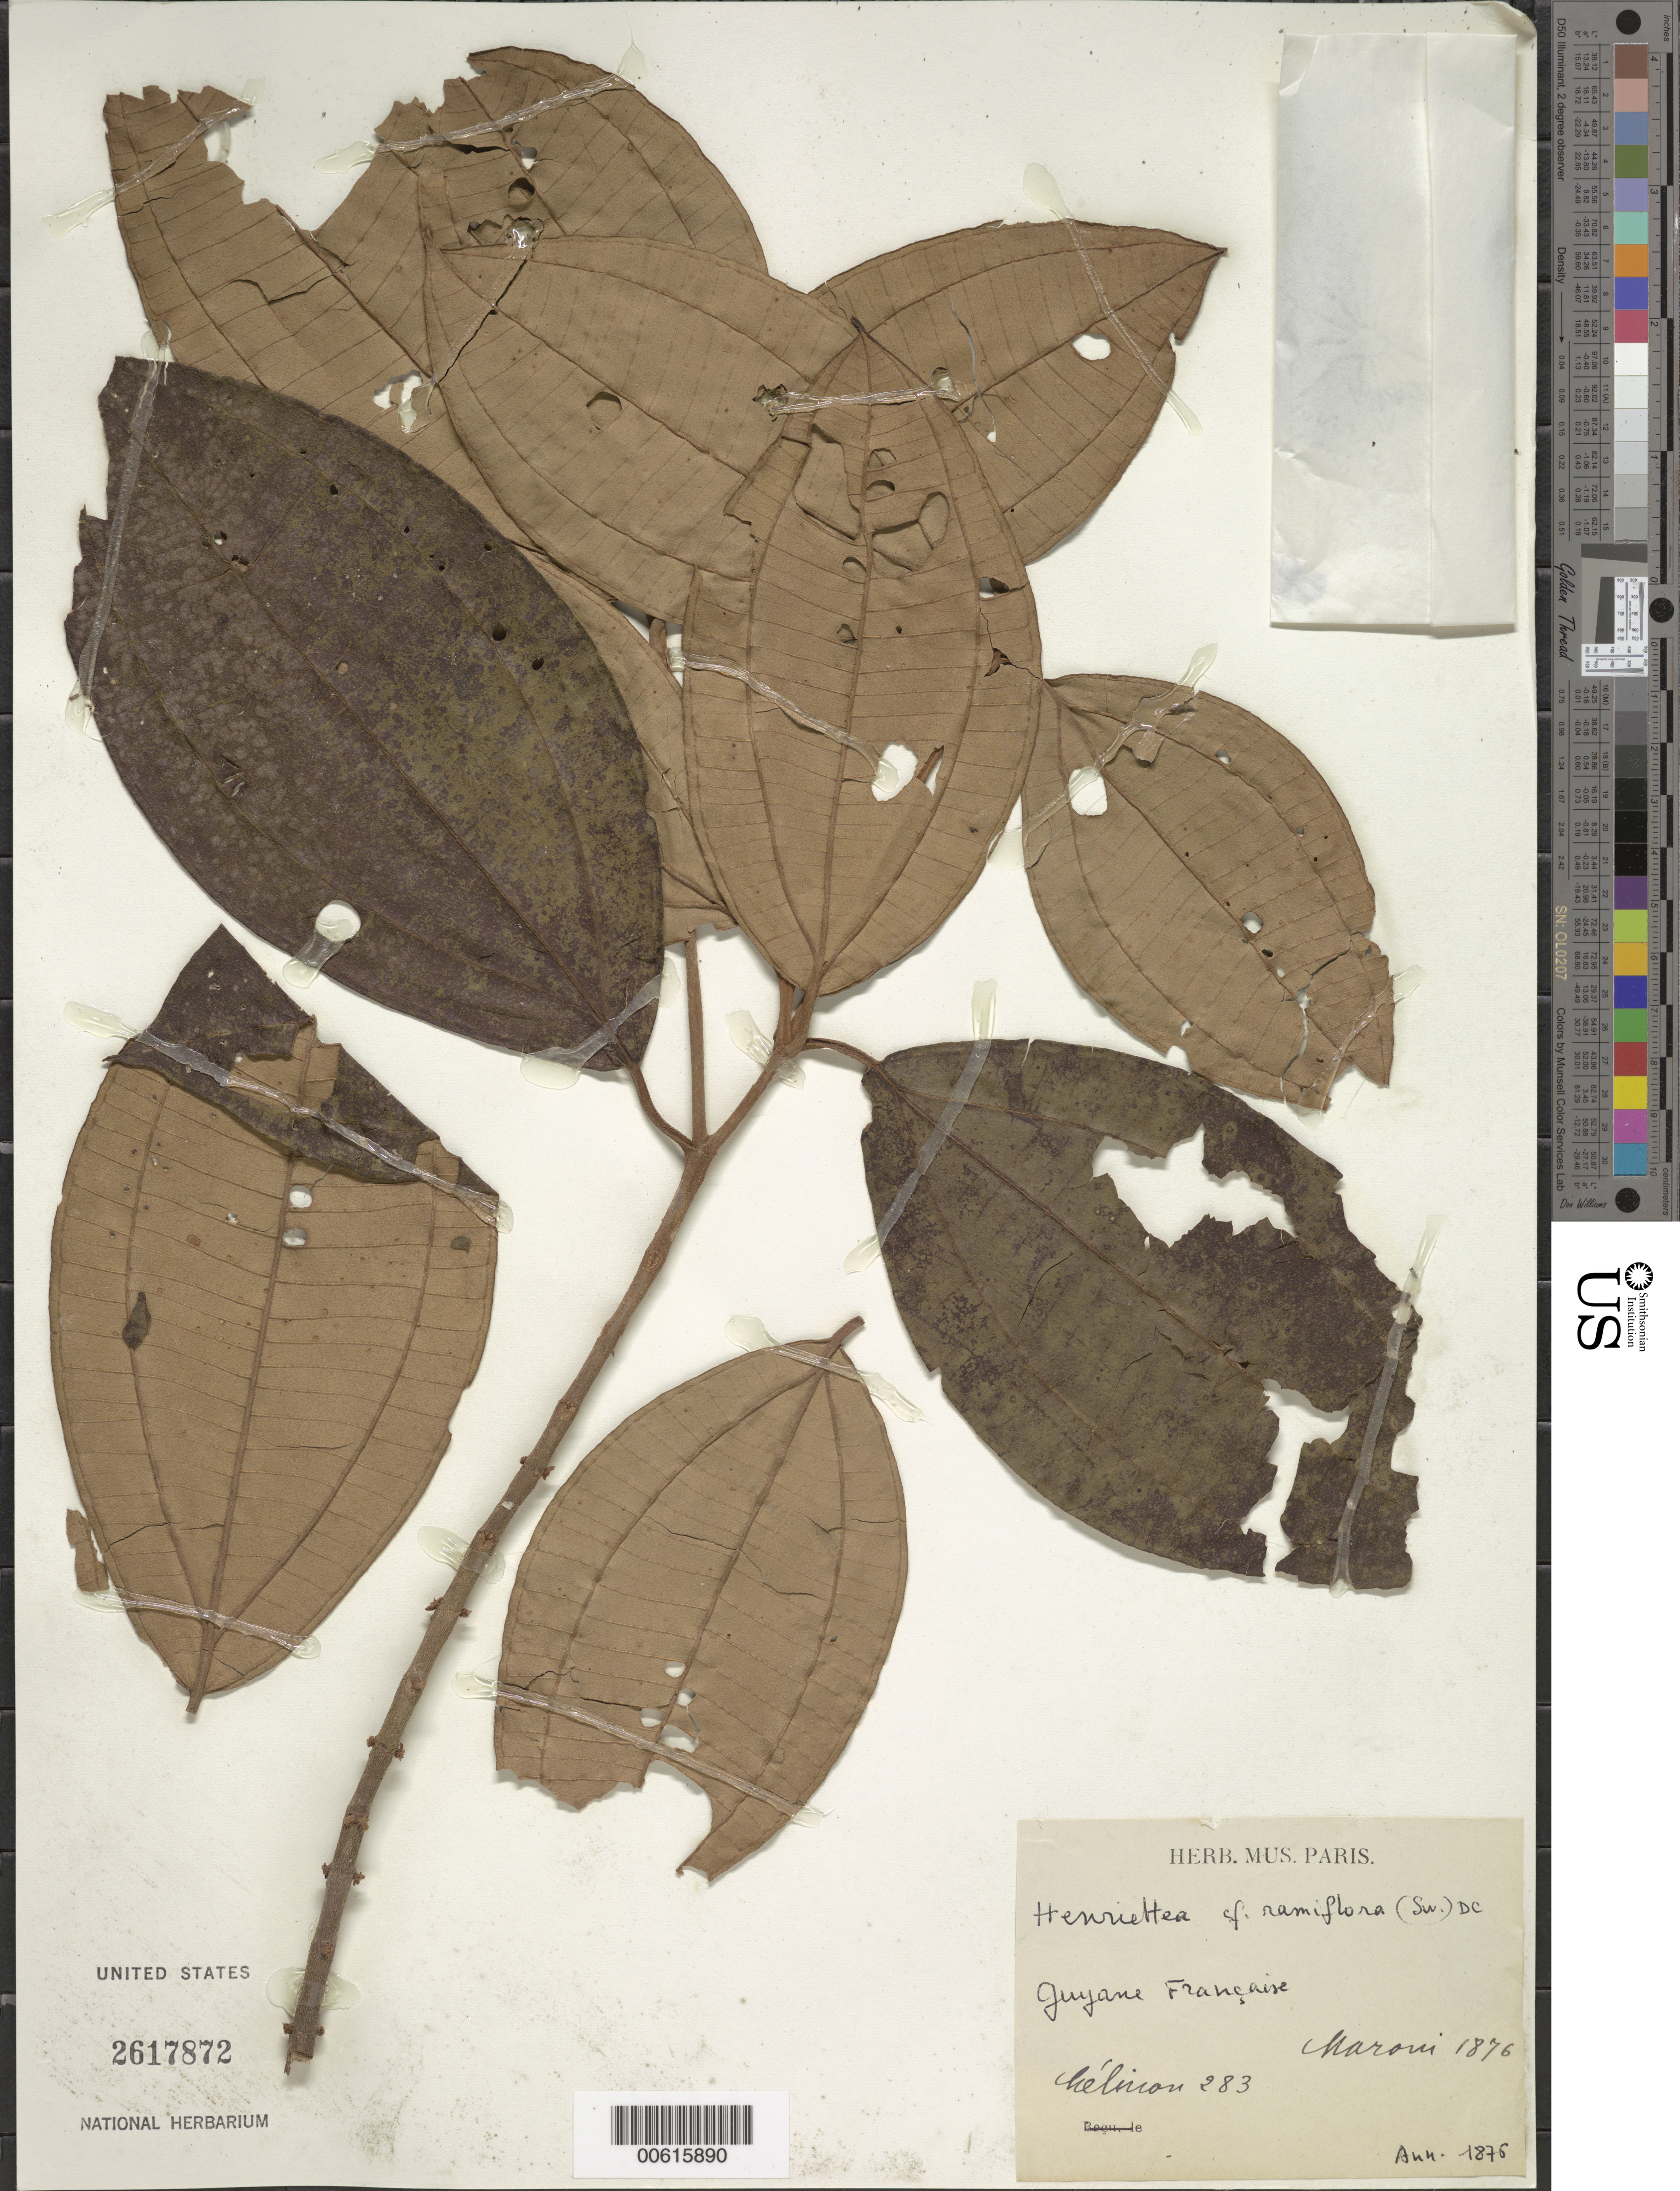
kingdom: Plantae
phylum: Tracheophyta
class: Magnoliopsida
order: Myrtales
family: Melastomataceae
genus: Henriettea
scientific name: Henriettea ramiflora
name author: (Sw.) DC.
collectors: E. Mélinon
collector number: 283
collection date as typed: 1876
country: French Guiana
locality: Maroni R.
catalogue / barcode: US 2617872